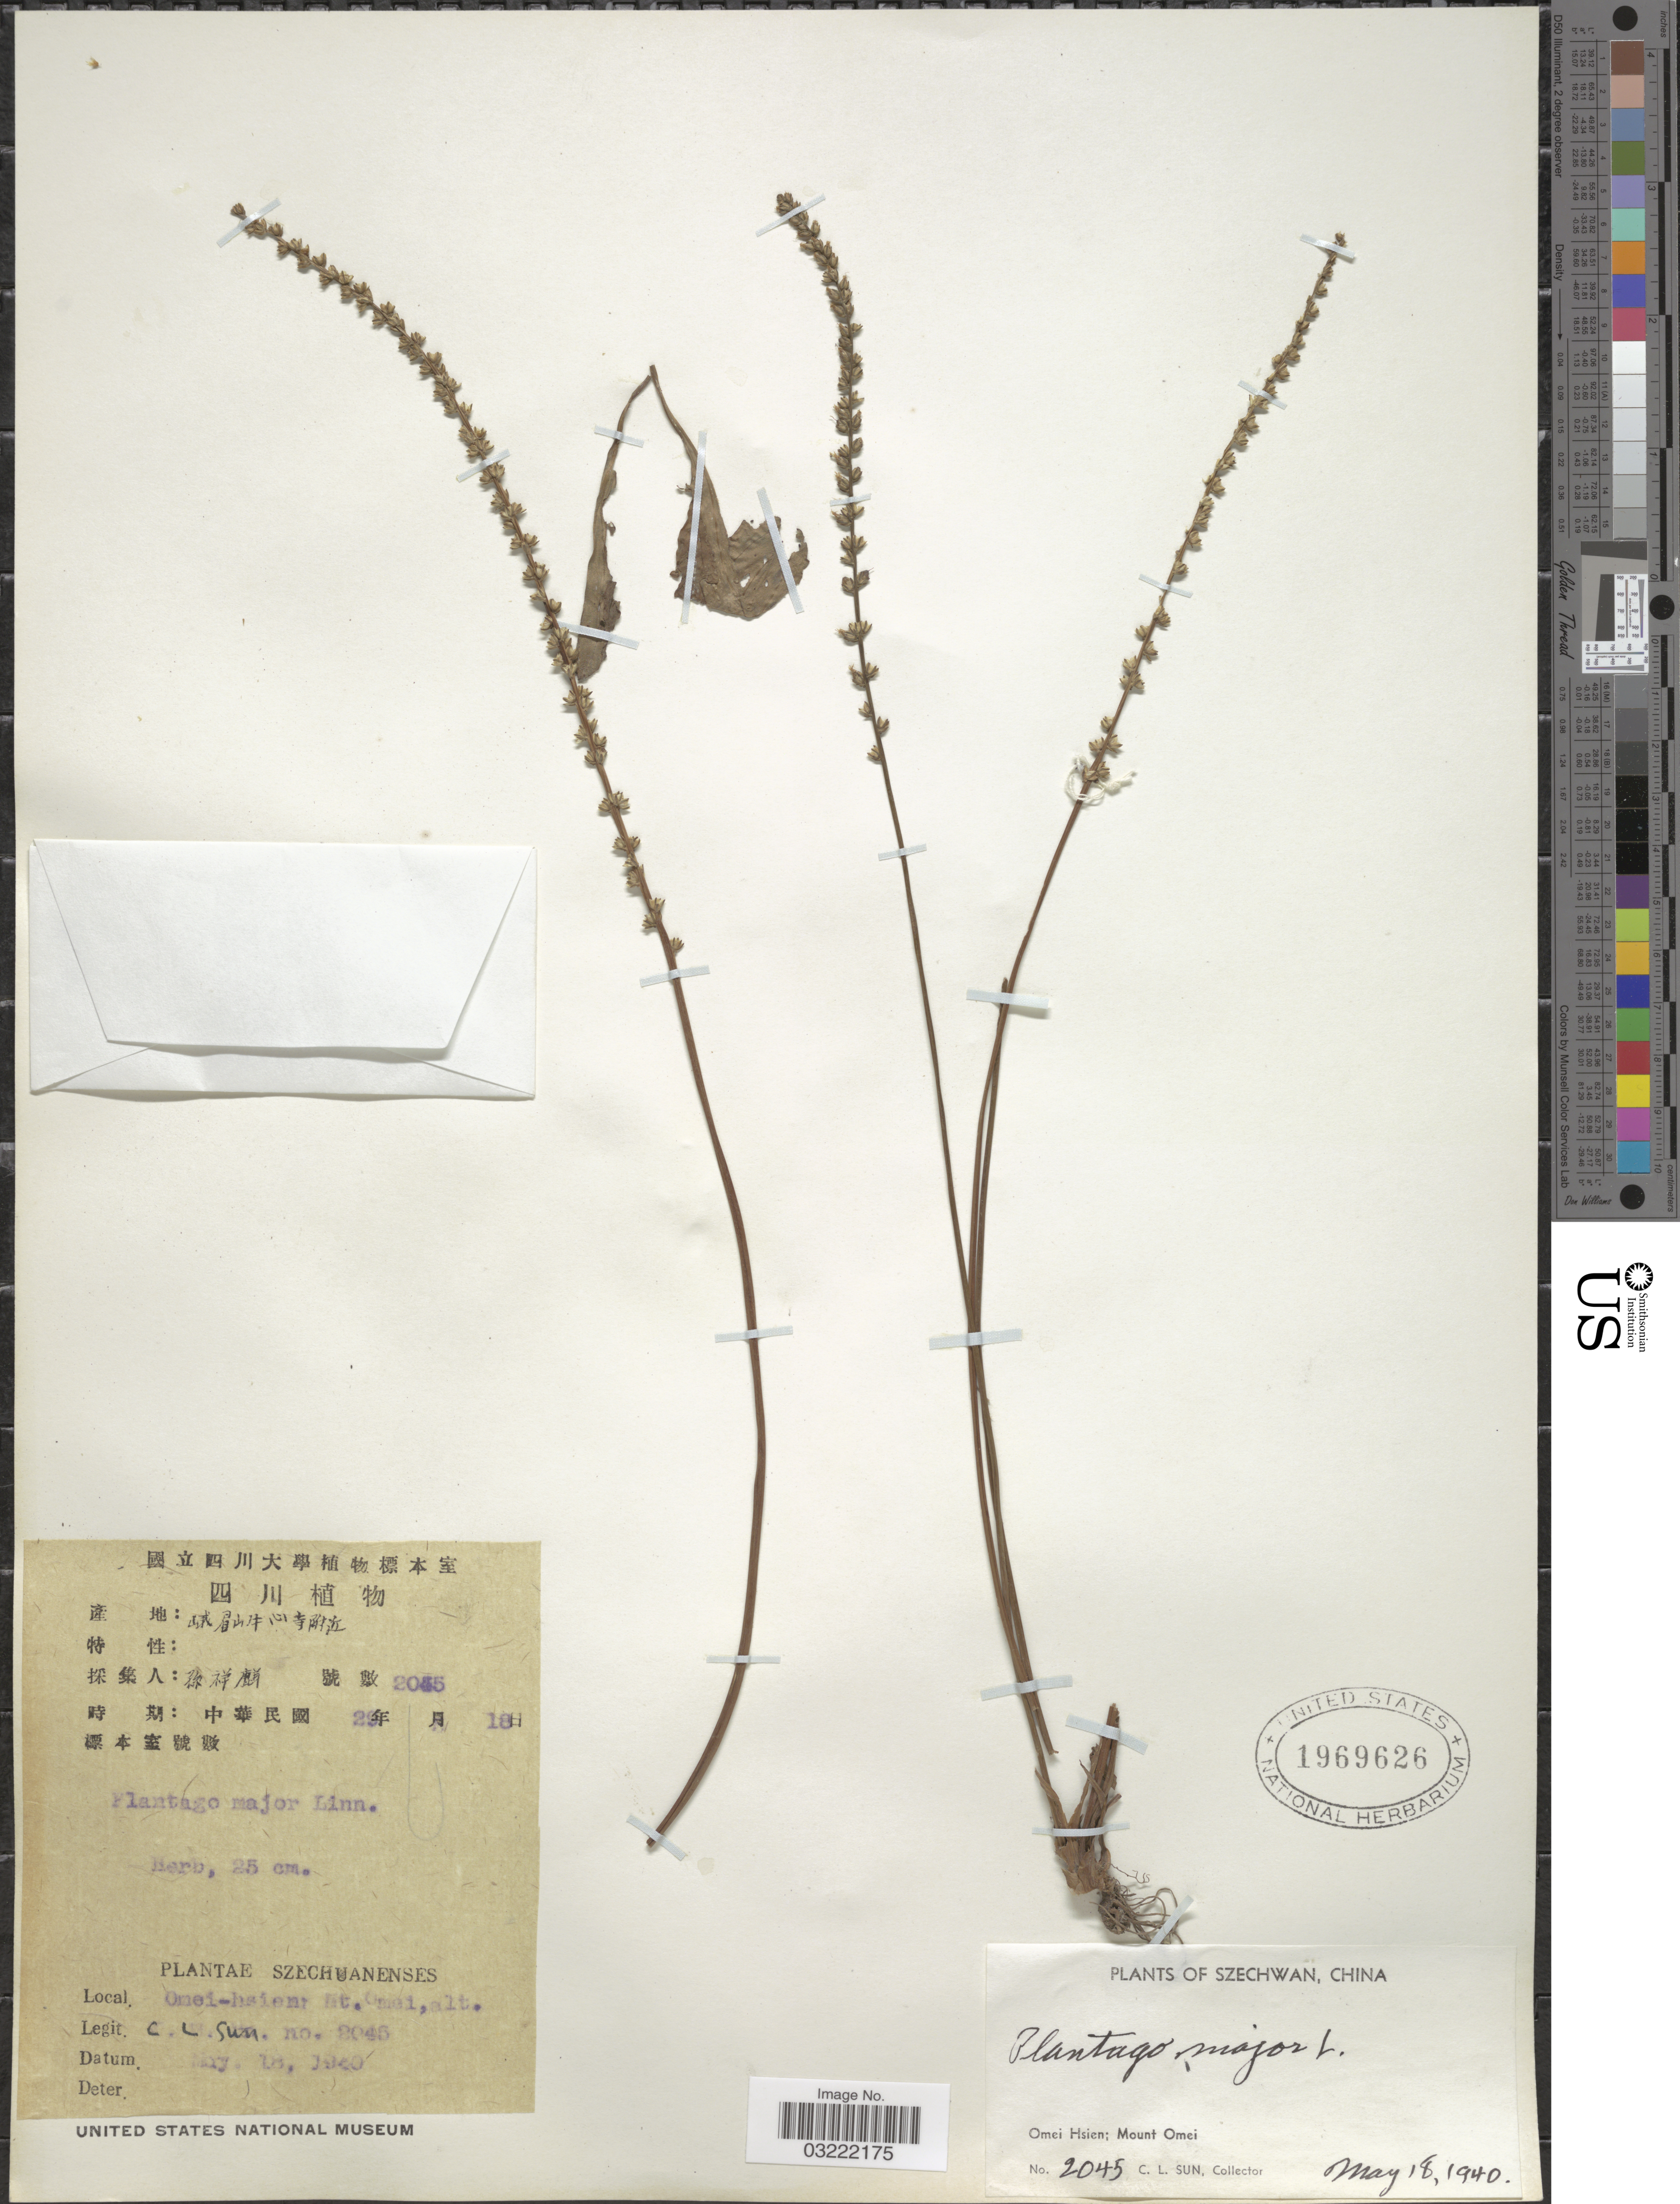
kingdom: Plantae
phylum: Tracheophyta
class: Magnoliopsida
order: Lamiales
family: Plantaginaceae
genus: Plantago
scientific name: Plantago major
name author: L.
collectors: C. Sun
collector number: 2045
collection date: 1940-05-18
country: China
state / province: Sichuan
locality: Szechwan. Omei Hsien; Mount Omei.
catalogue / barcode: US 1969626